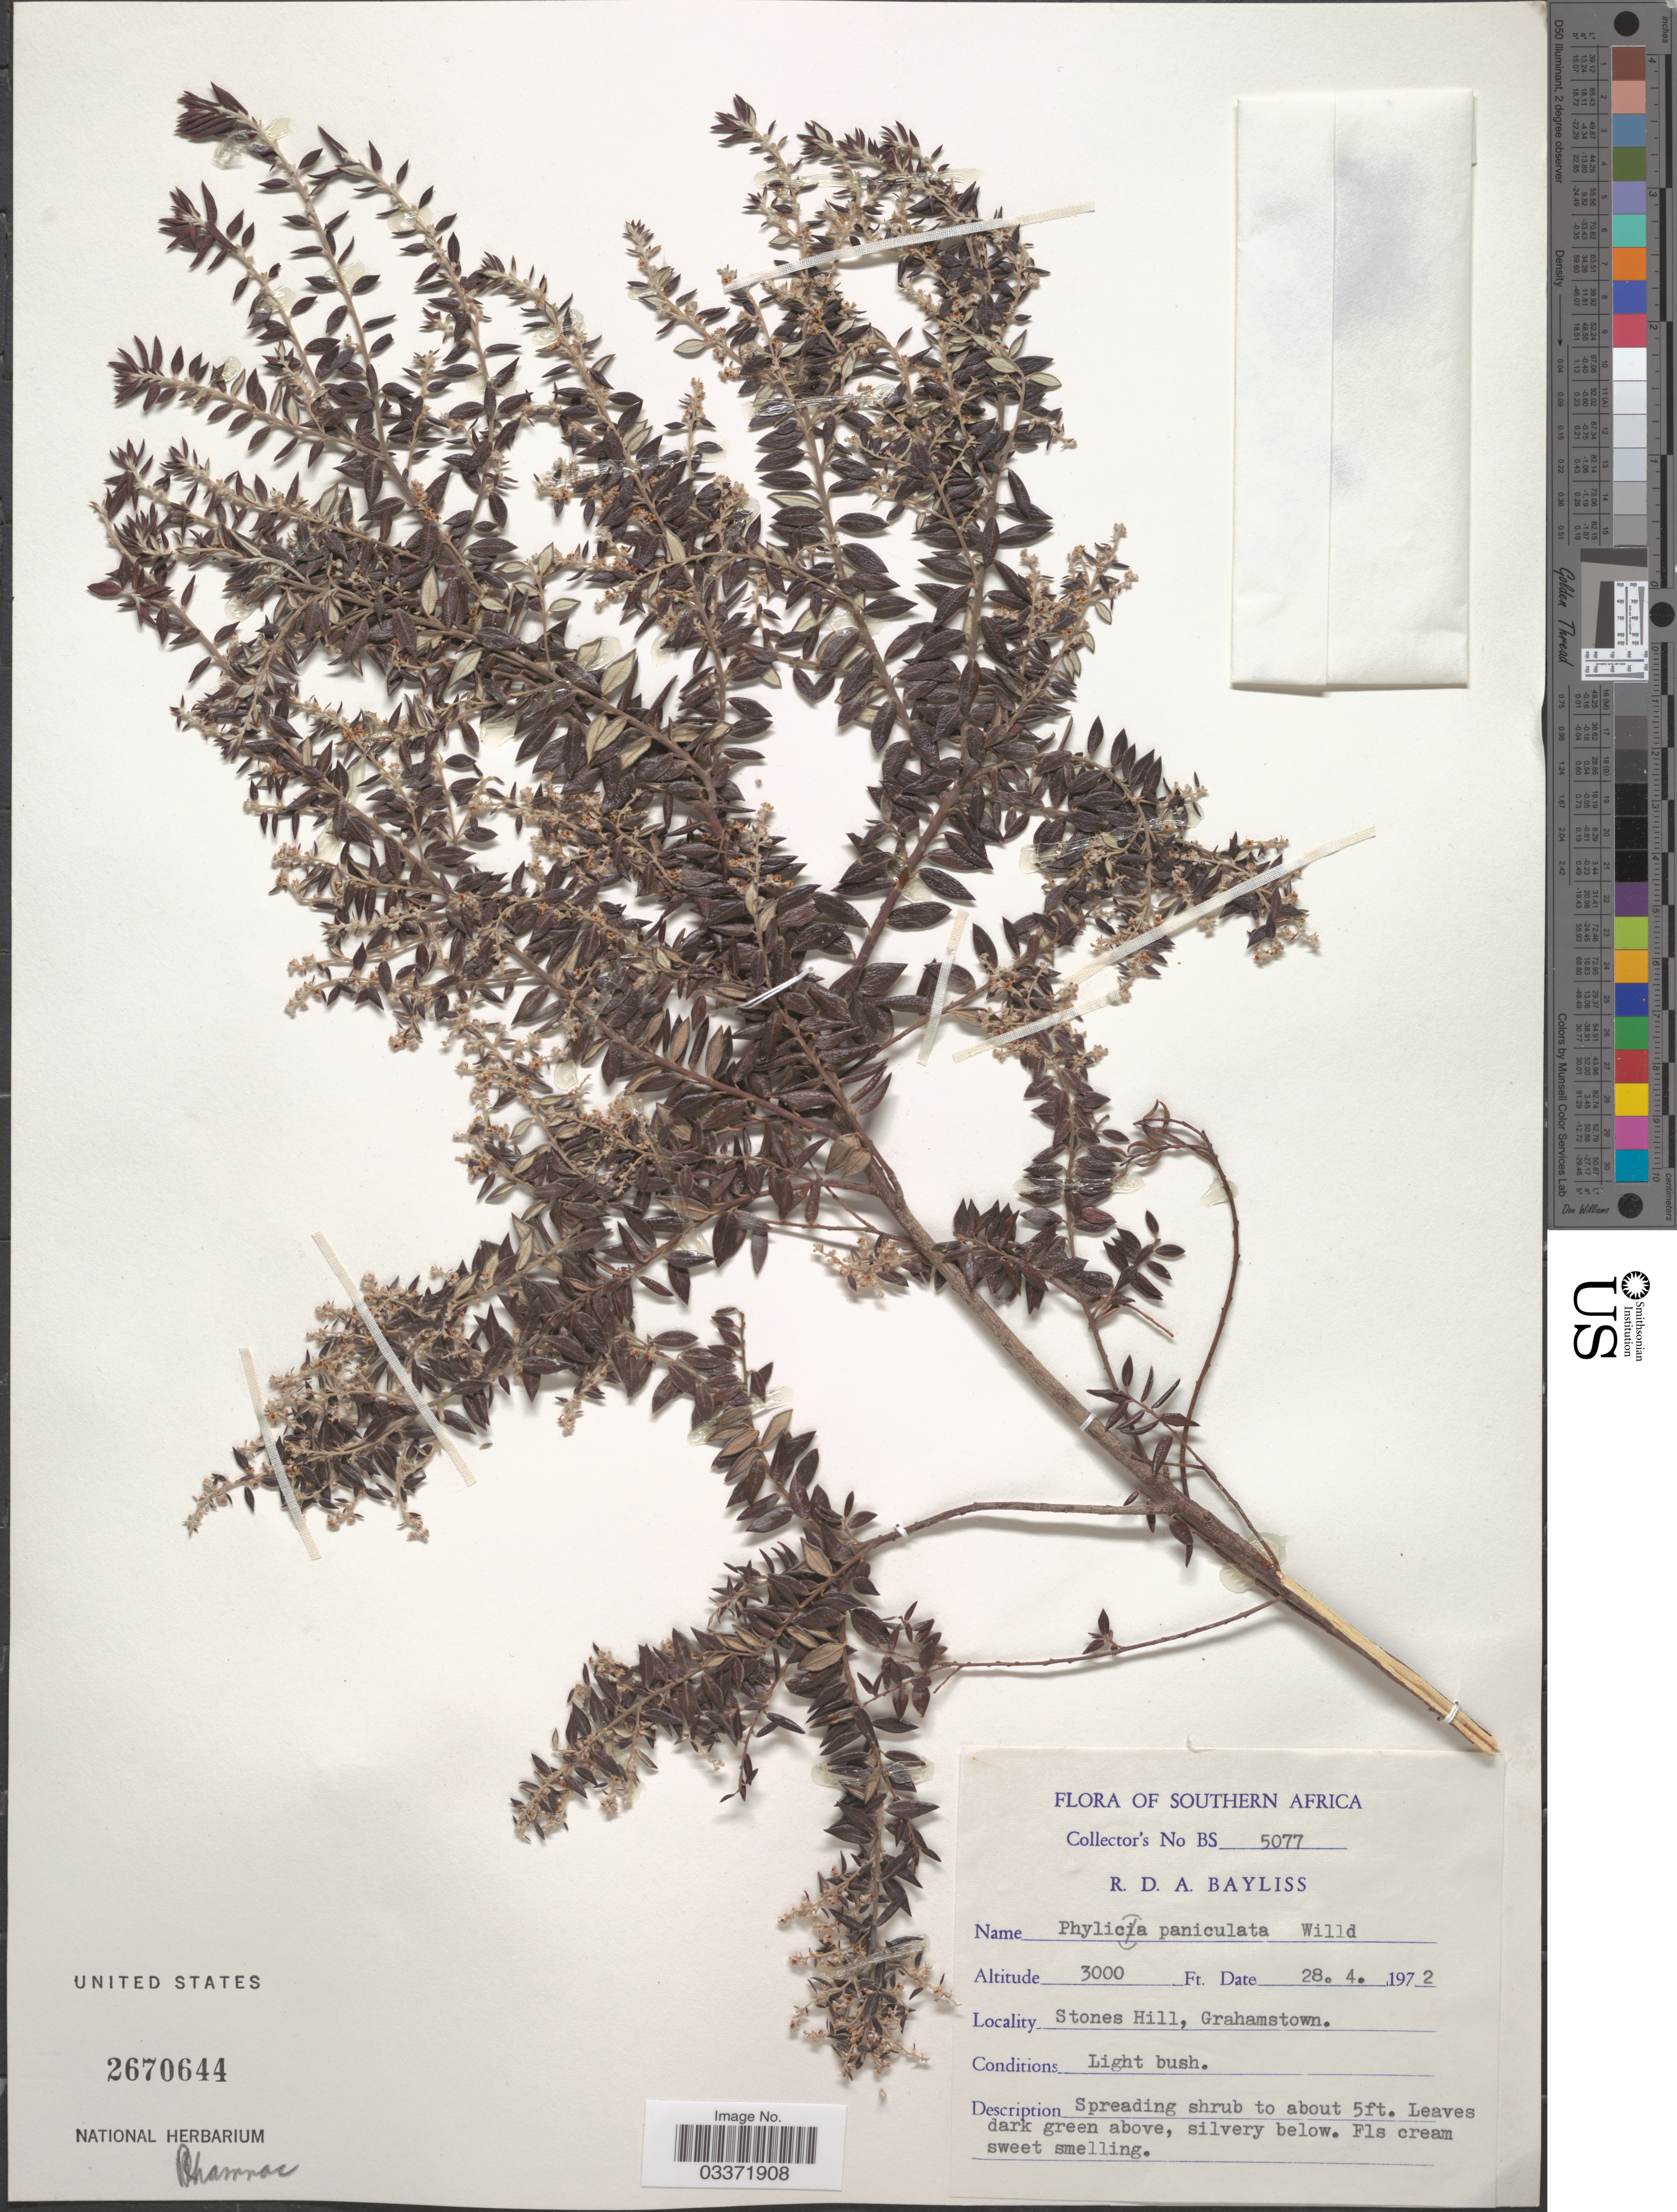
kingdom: Plantae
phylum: Tracheophyta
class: Magnoliopsida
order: Rosales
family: Rhamnaceae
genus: Phylica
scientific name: Phylica paniculata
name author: Willd.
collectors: R. Bayliss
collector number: BS 5077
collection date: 1972-04-28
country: South Africa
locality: Southern Africa. Stones Hill, Grahamstown.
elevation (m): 914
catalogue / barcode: US 2670644